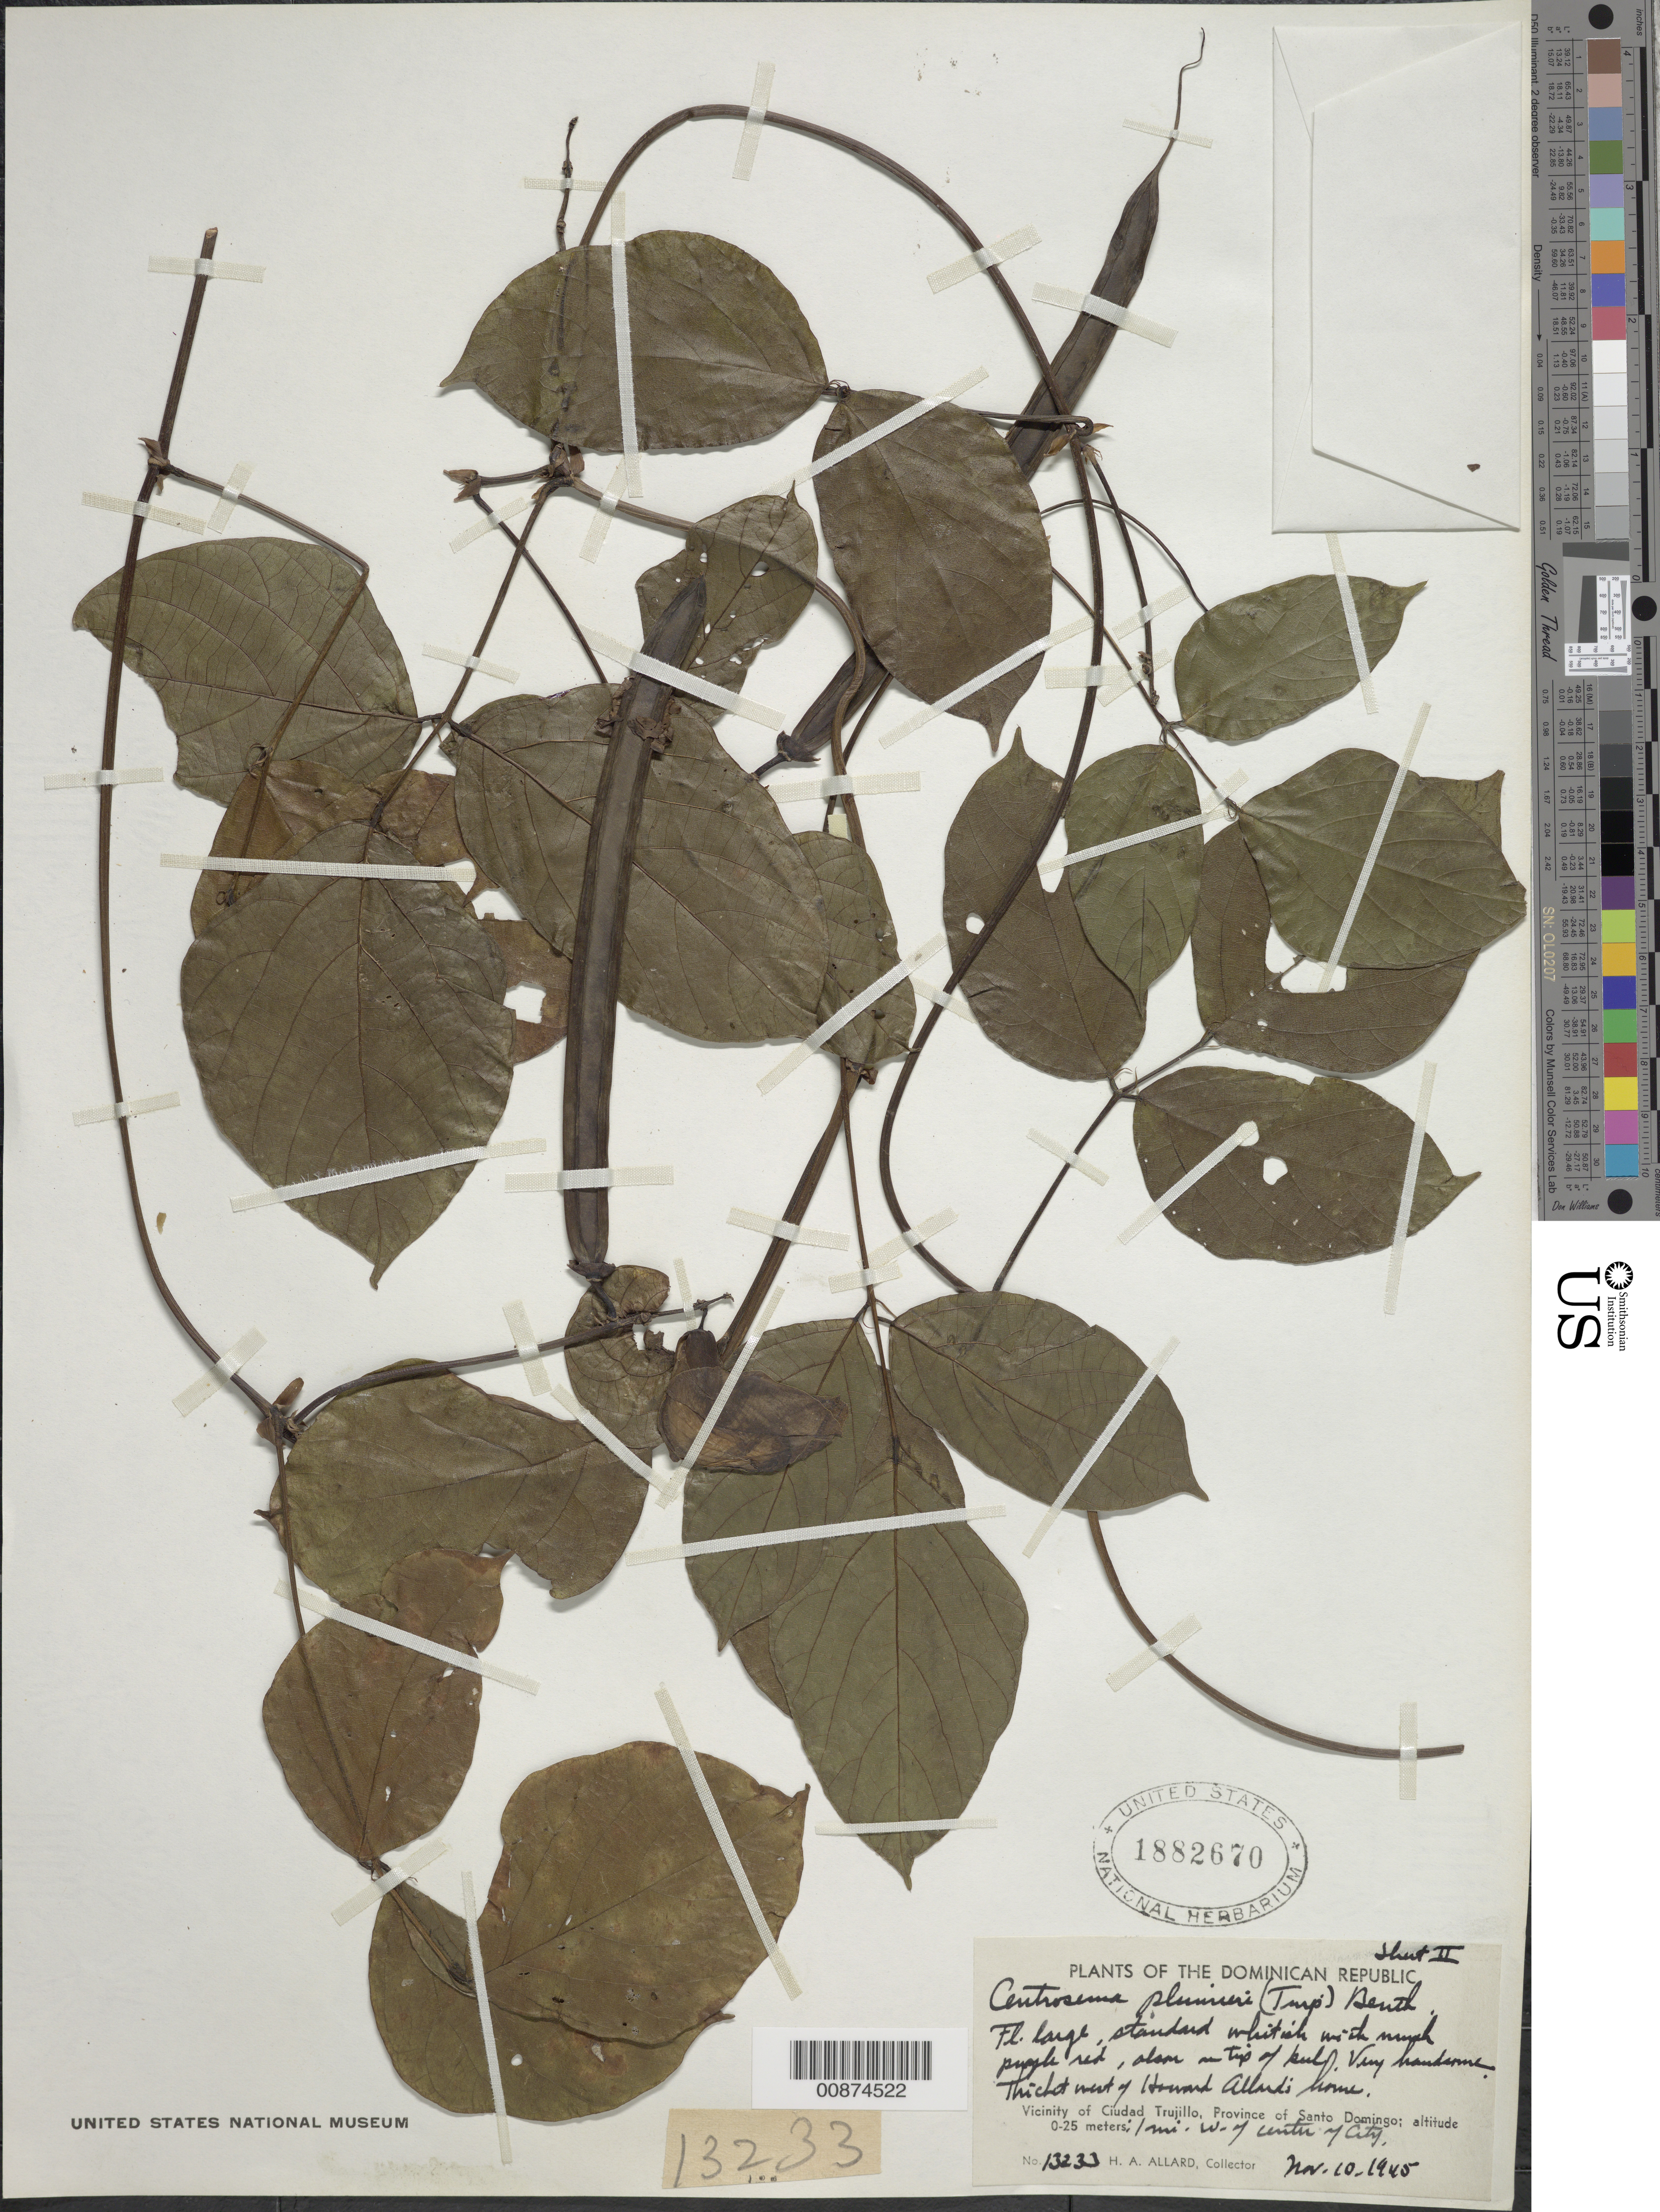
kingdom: Plantae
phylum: Tracheophyta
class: Magnoliopsida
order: Fabales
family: Fabaceae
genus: Centrosema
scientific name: Centrosema plumieri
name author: (Turpin ex Pers.) Benth.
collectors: H. A. Allard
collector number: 13233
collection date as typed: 10 Nov 1945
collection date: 1945-11-10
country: Dominican Republic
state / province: Distrito Nacional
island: Hispaniola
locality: Vicinity of Ciudad Trujillo, Province of Santo Domingo (obsolete). West of Howard Allard's home, 1 mi. W of center of city.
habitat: Very handsome thicket.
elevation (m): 0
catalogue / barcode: US 1882670